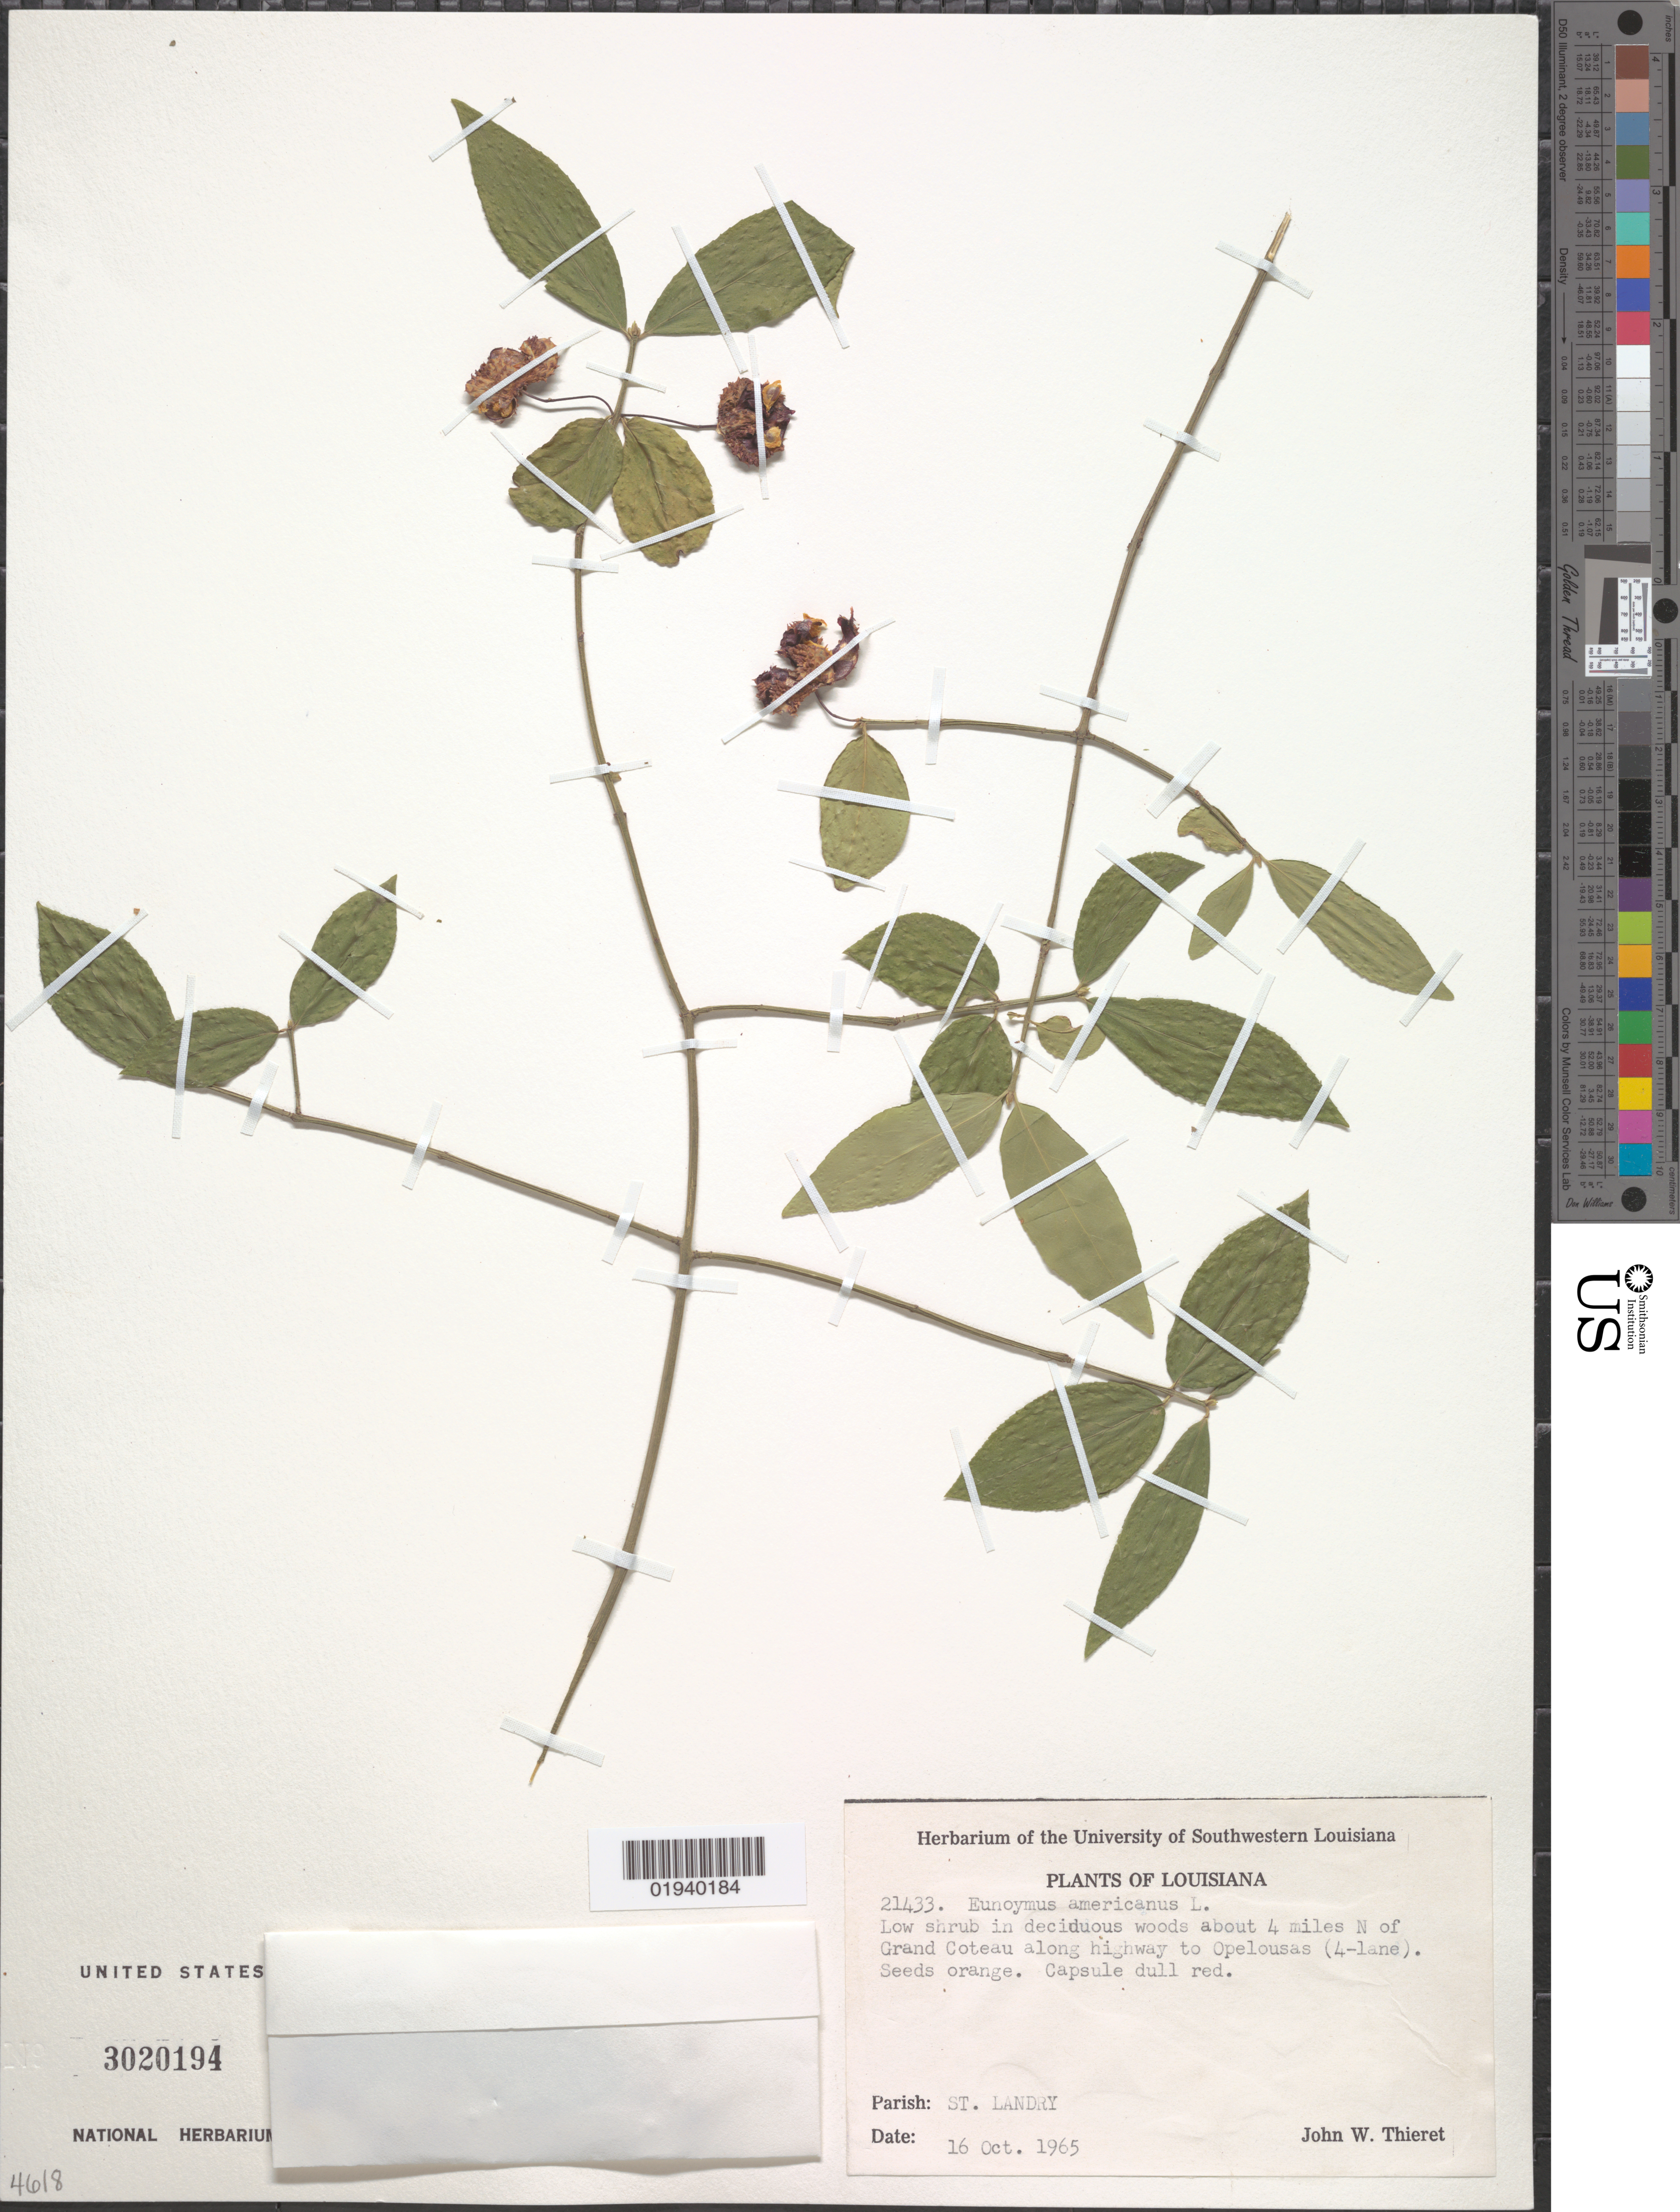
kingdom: Plantae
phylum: Tracheophyta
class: Magnoliopsida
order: Celastrales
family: Celastraceae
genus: Euonymus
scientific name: Euonymus americanus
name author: L.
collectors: J. W. Thieret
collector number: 21433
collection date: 1965-10-16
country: United States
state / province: Louisiana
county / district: St. Landry Parish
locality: Grand Coteau, about 4 miles N along highway to Opelousas (4-land)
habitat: In deciduous woods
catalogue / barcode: US 3020194